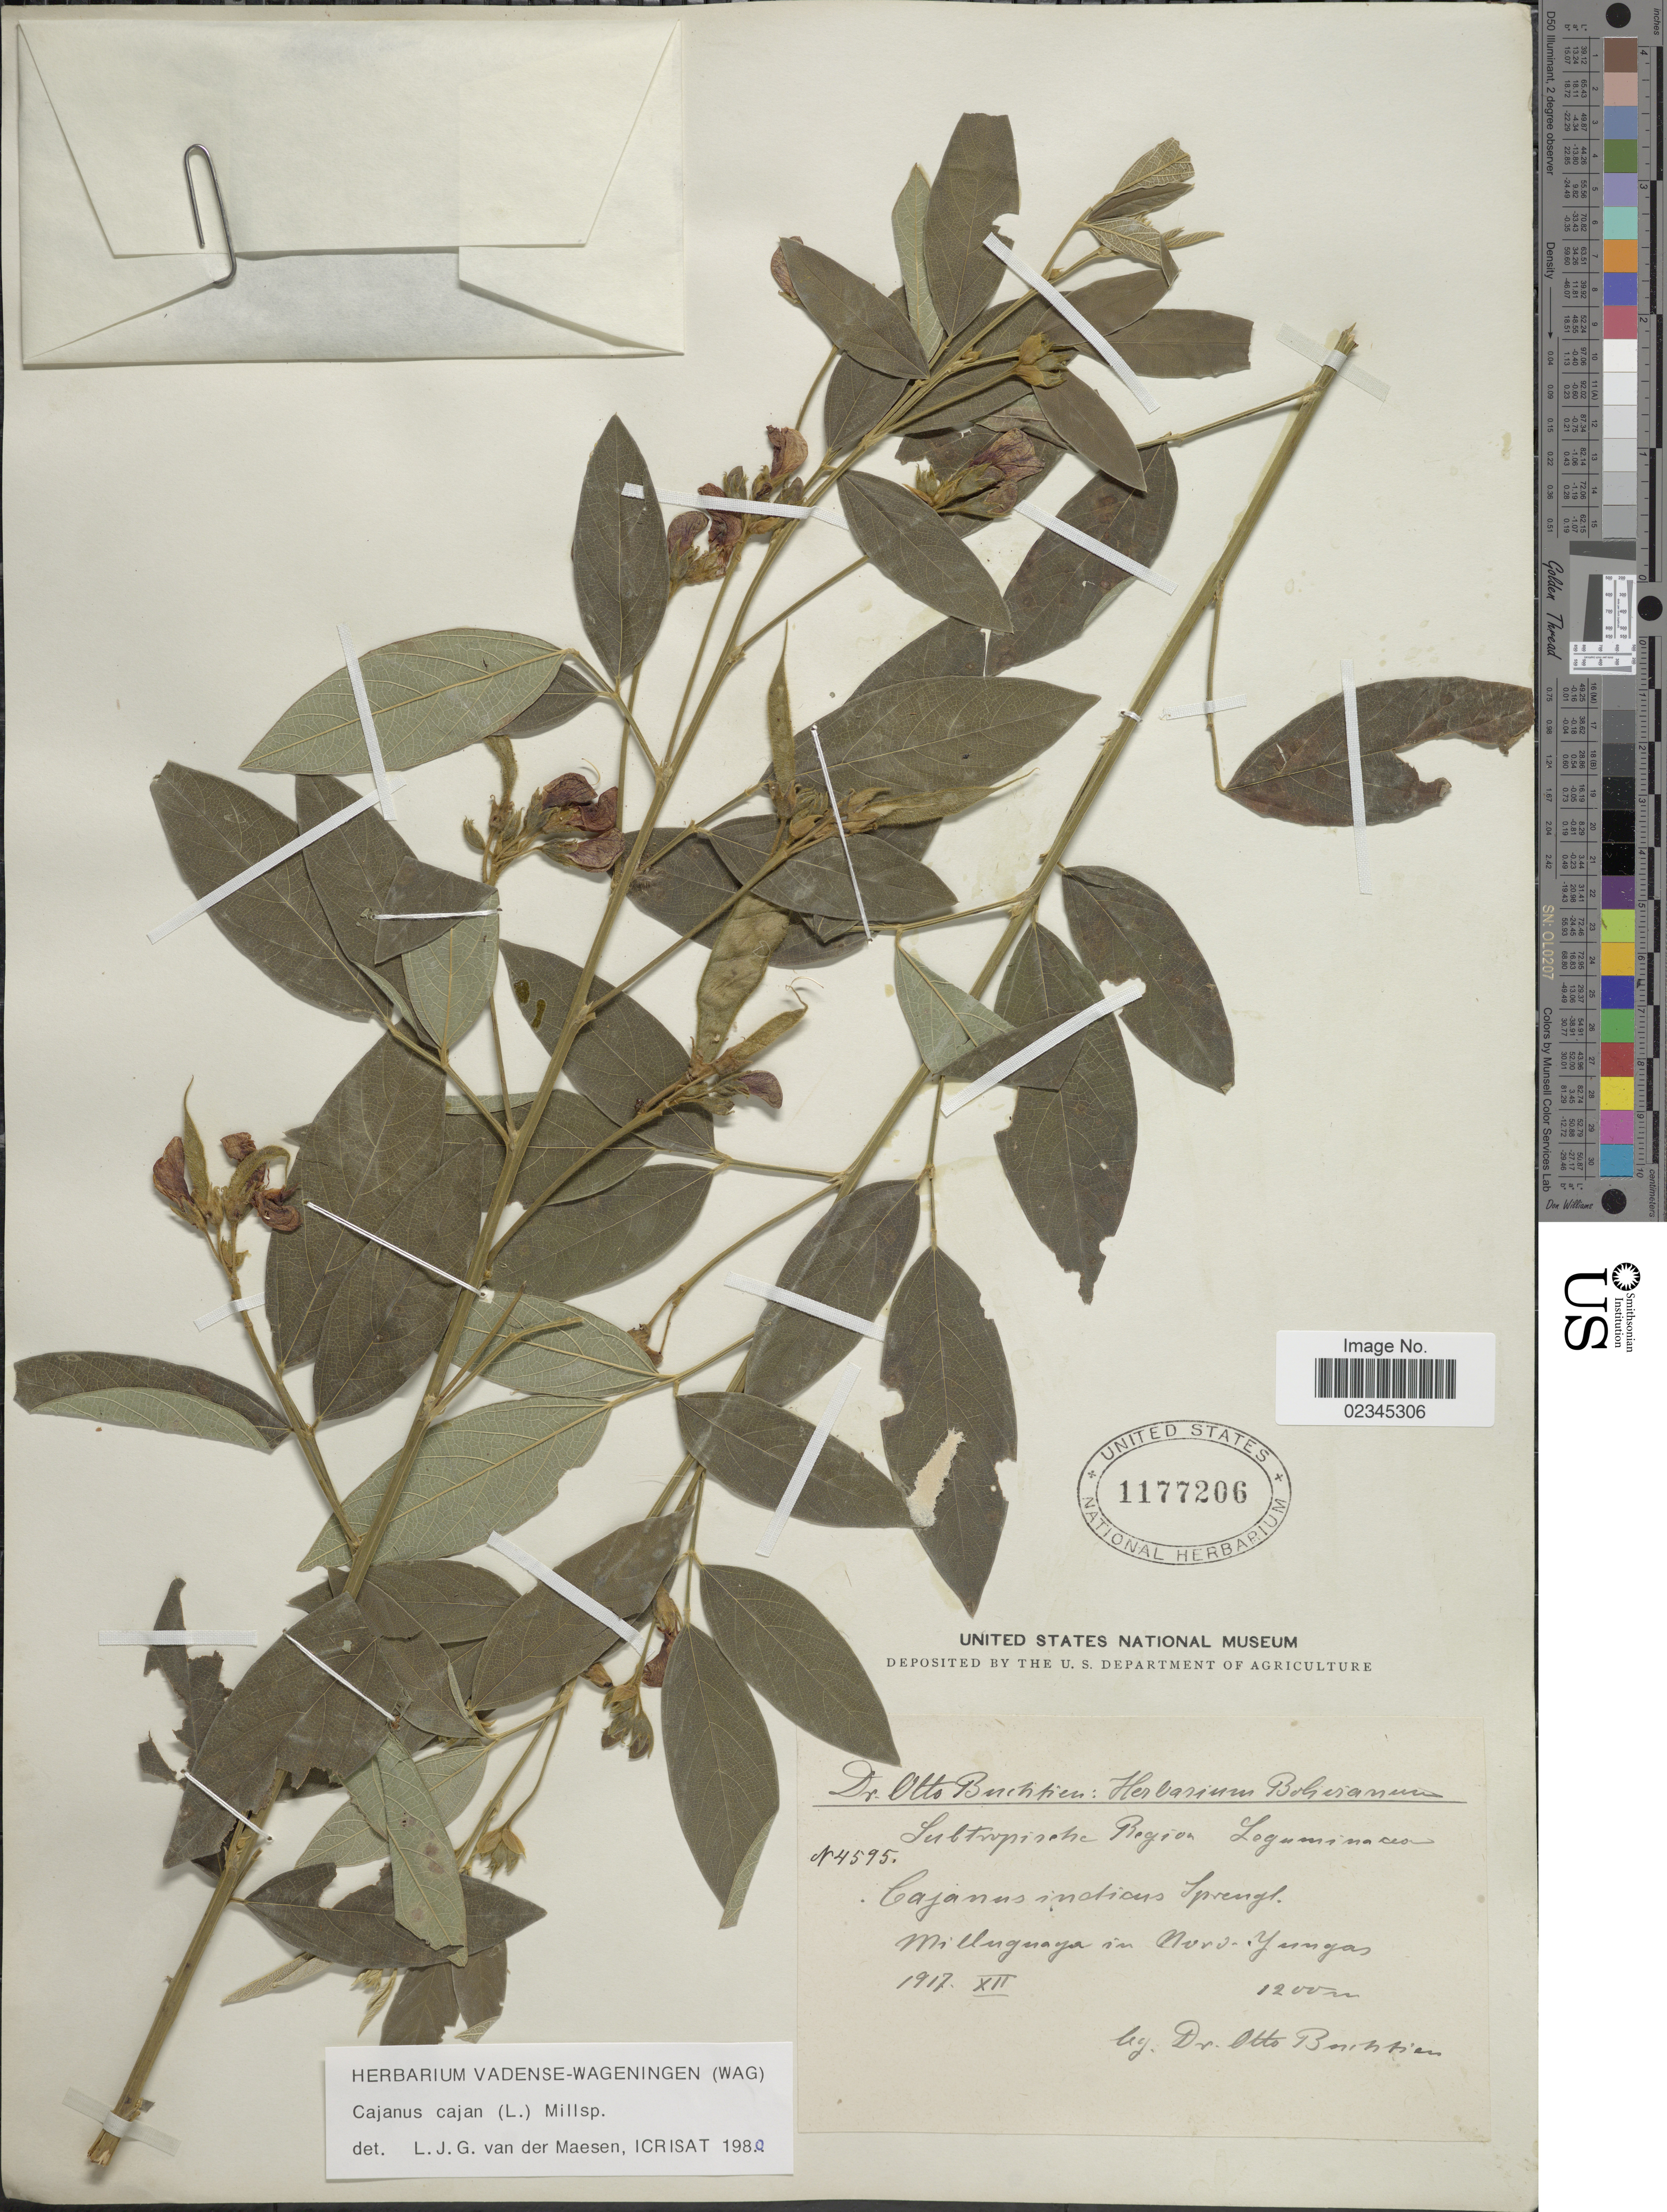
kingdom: Plantae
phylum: Tracheophyta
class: Magnoliopsida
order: Fabales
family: Fabaceae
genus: Cajanus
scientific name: Cajanus cajan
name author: (L.) Huth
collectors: O. Buchtien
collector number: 4595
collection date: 1917-12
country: Bolivia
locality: Subtropische Region. Milluguaya in Nord-Yungas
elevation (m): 1200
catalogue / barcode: US 1177206